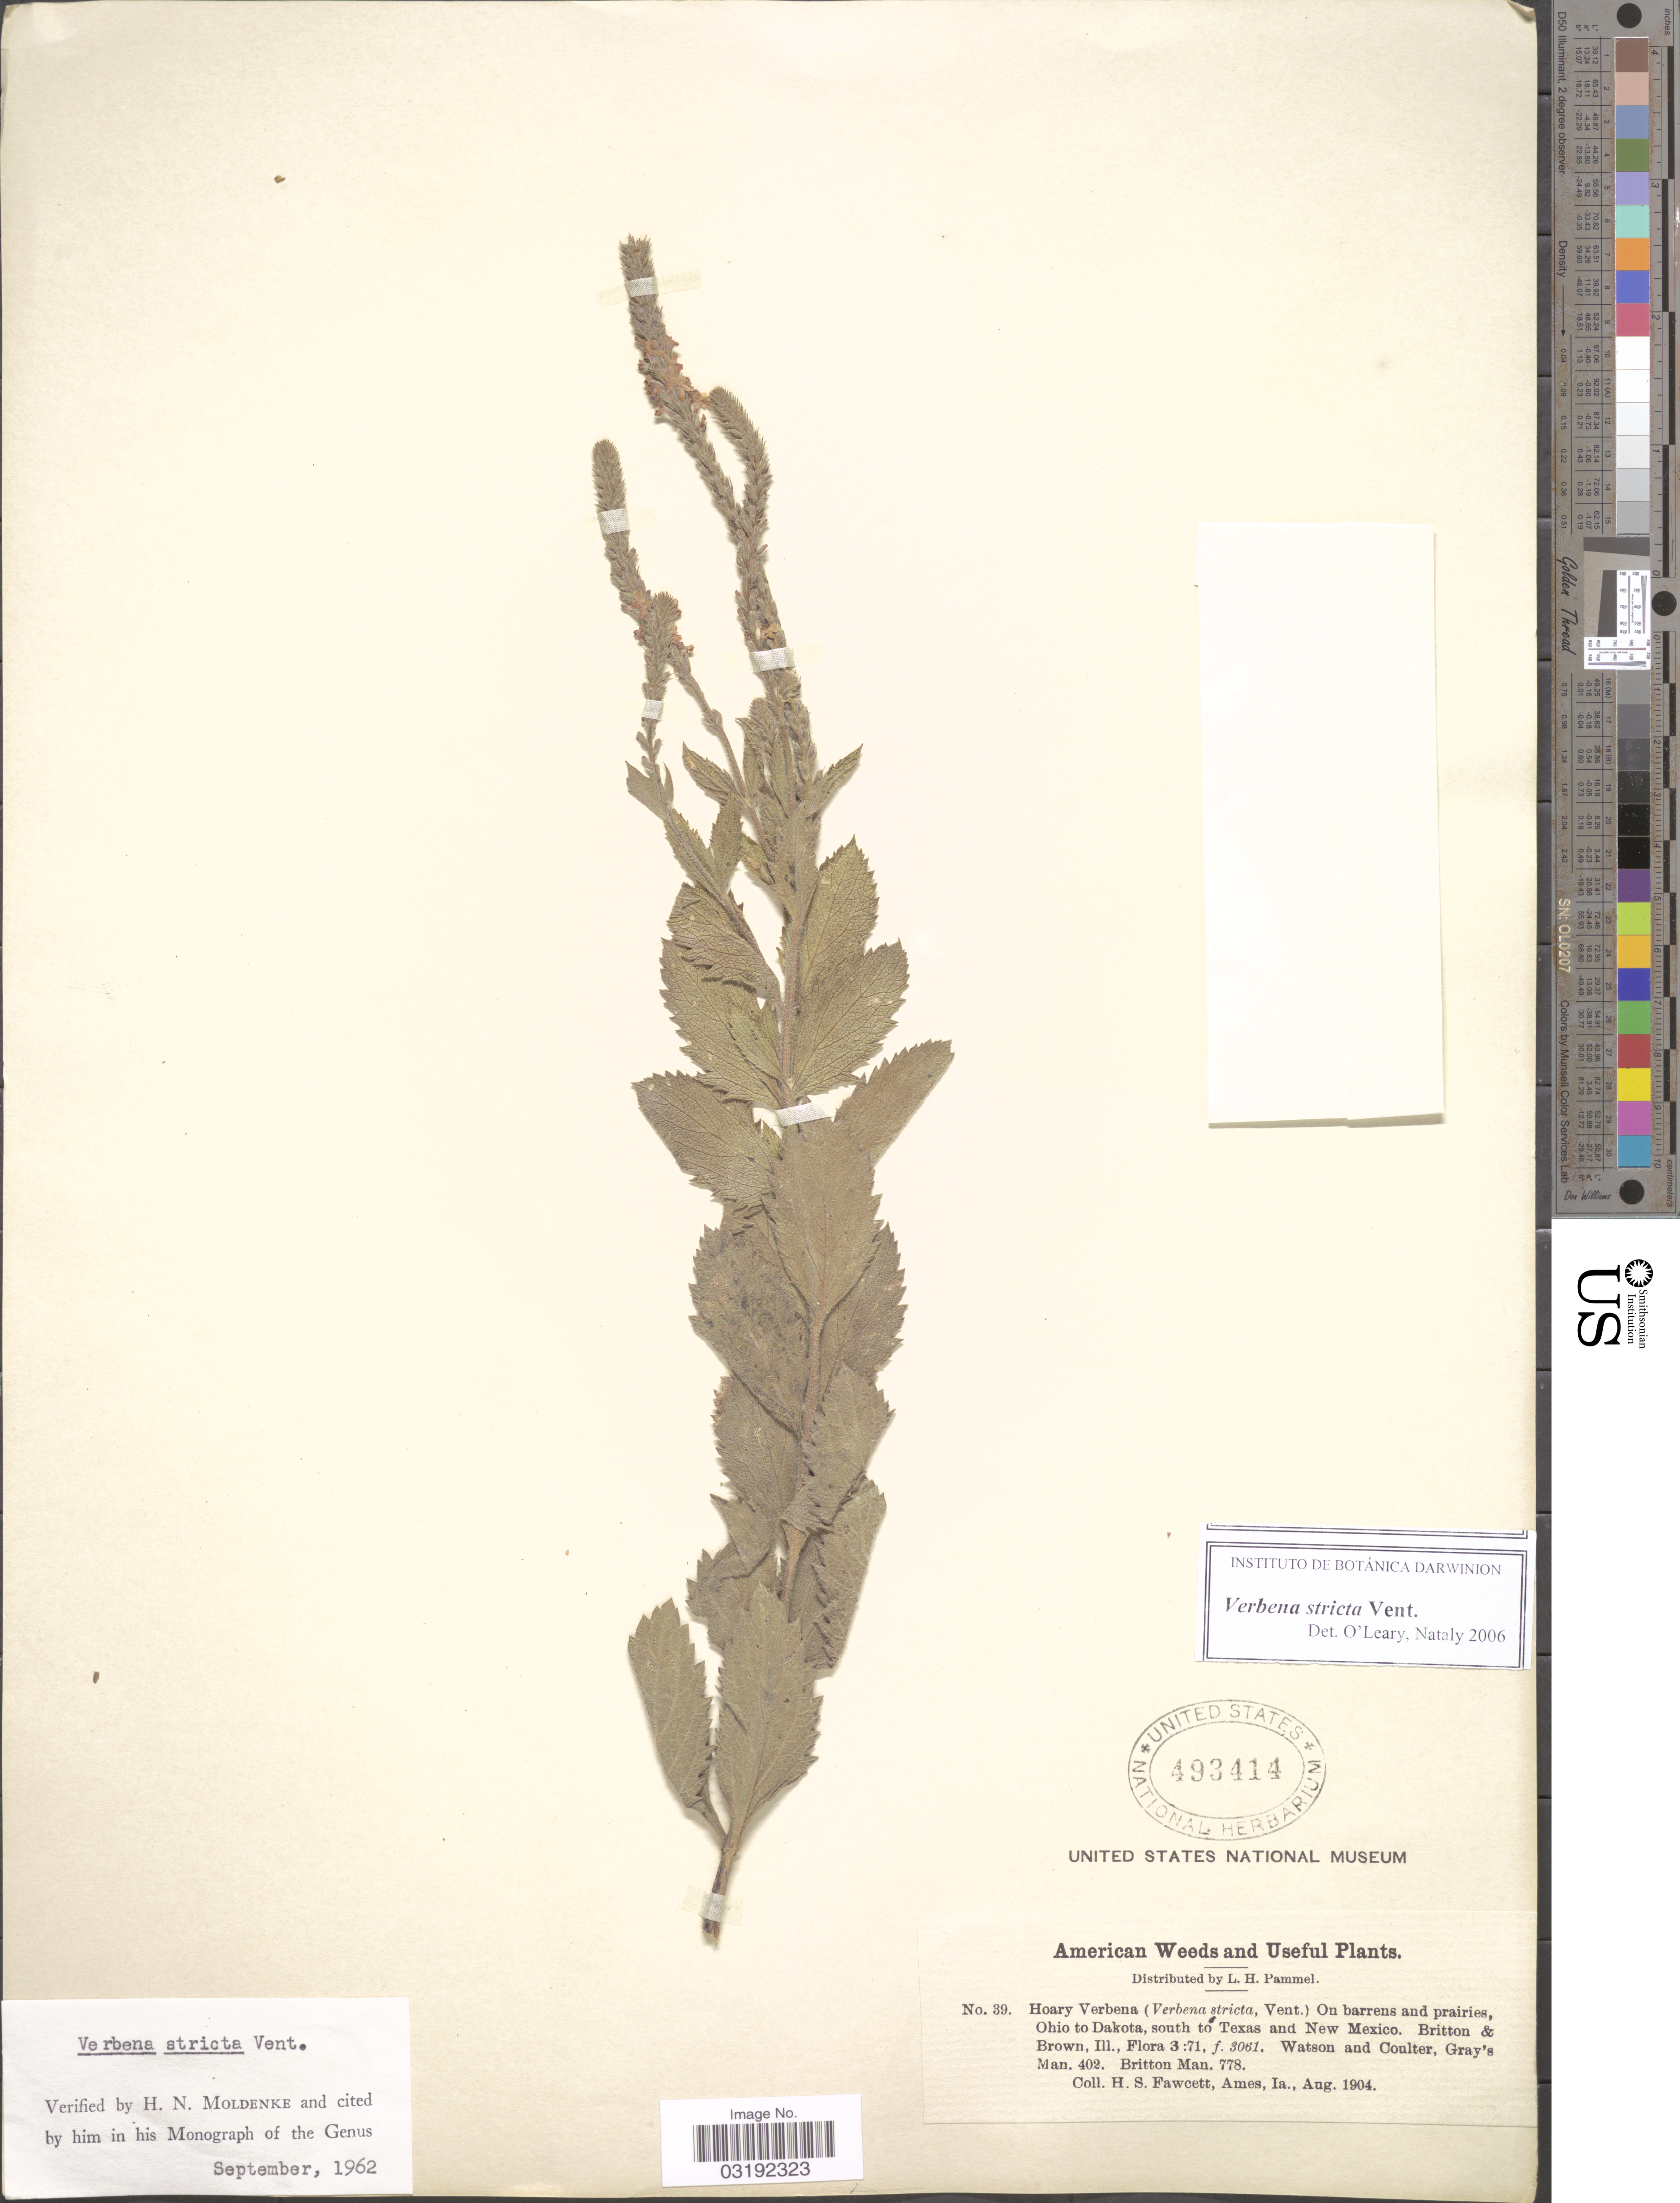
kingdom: Plantae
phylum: Tracheophyta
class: Magnoliopsida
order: Lamiales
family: Verbenaceae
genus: Verbena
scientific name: Verbena stricta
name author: Vent.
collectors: H. Fawcett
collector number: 39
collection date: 1904-08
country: United States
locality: On barrens and prairies, Ohio to Dakota, south to Texas and New Mexico.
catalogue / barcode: US 493414